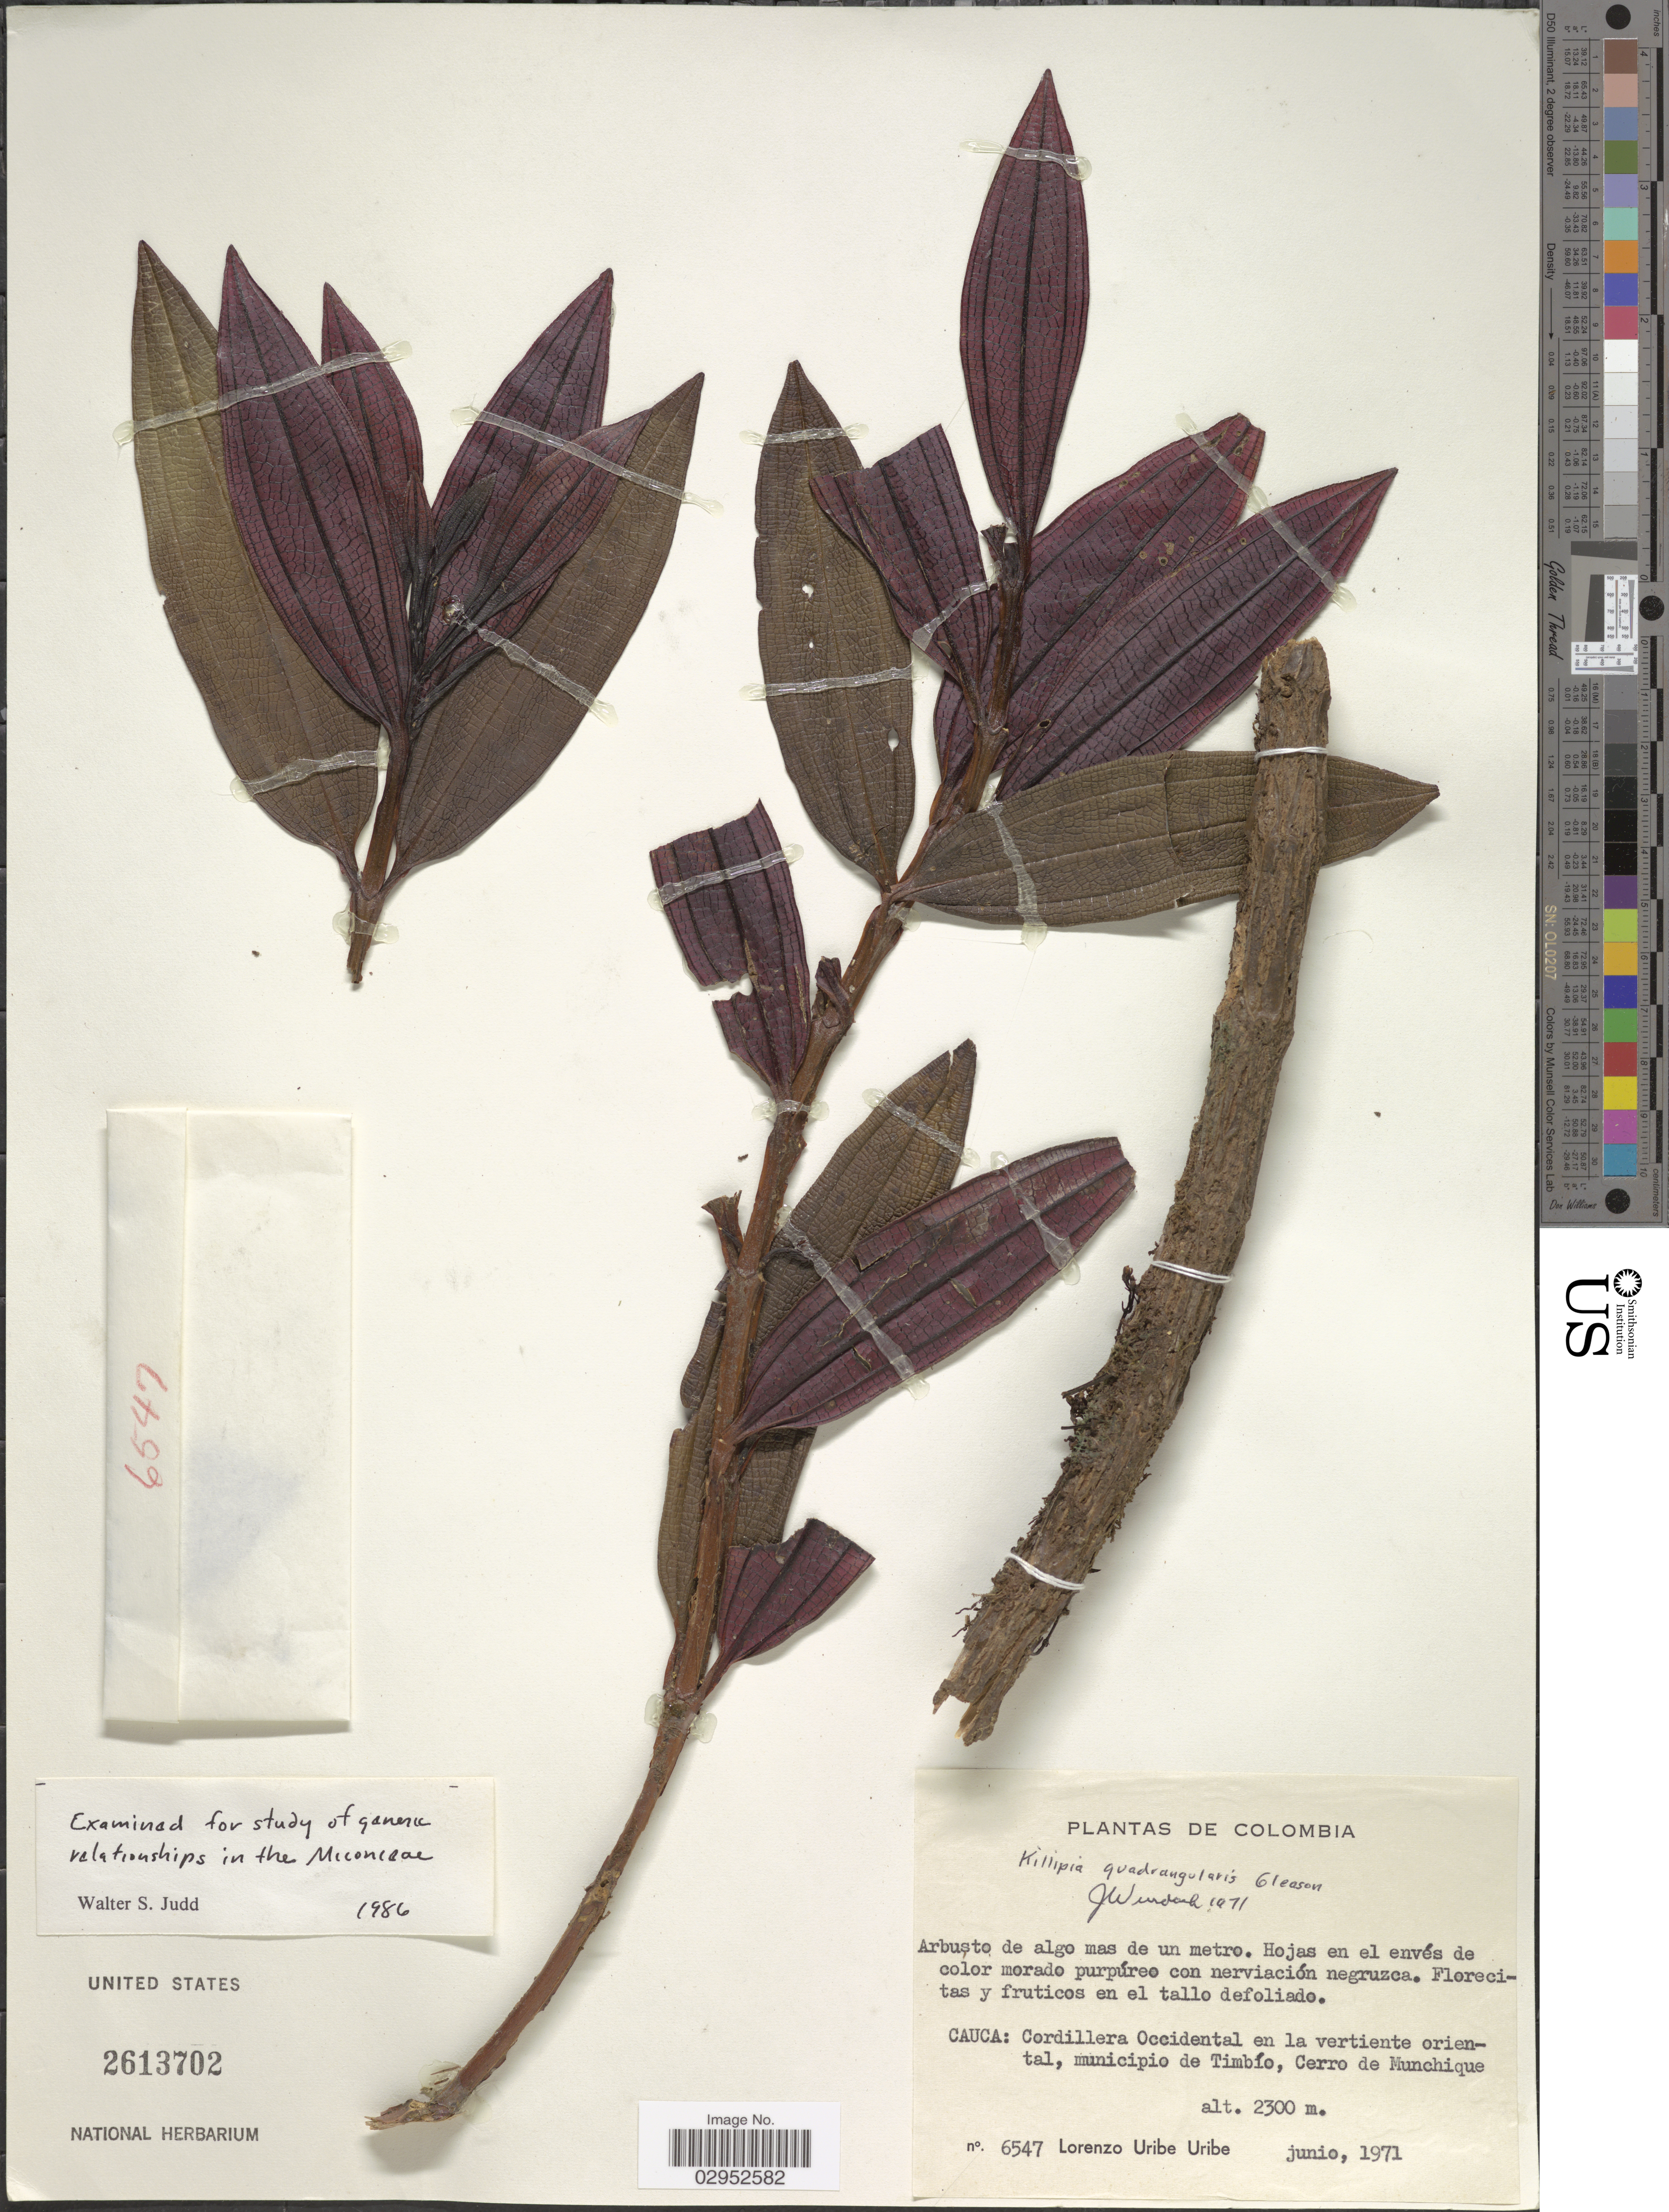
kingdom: Plantae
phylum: Tracheophyta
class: Magnoliopsida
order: Myrtales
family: Melastomataceae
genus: Killipia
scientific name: Killipia quadrangularis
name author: Gleason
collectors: L. Uribe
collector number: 6547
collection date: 1971-06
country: Colombia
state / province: Cauca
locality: Cordillera Occidental en la vertiente oriental, municipio de Timbío, Cerro de Munchique.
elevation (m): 2300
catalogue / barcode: US 2613702